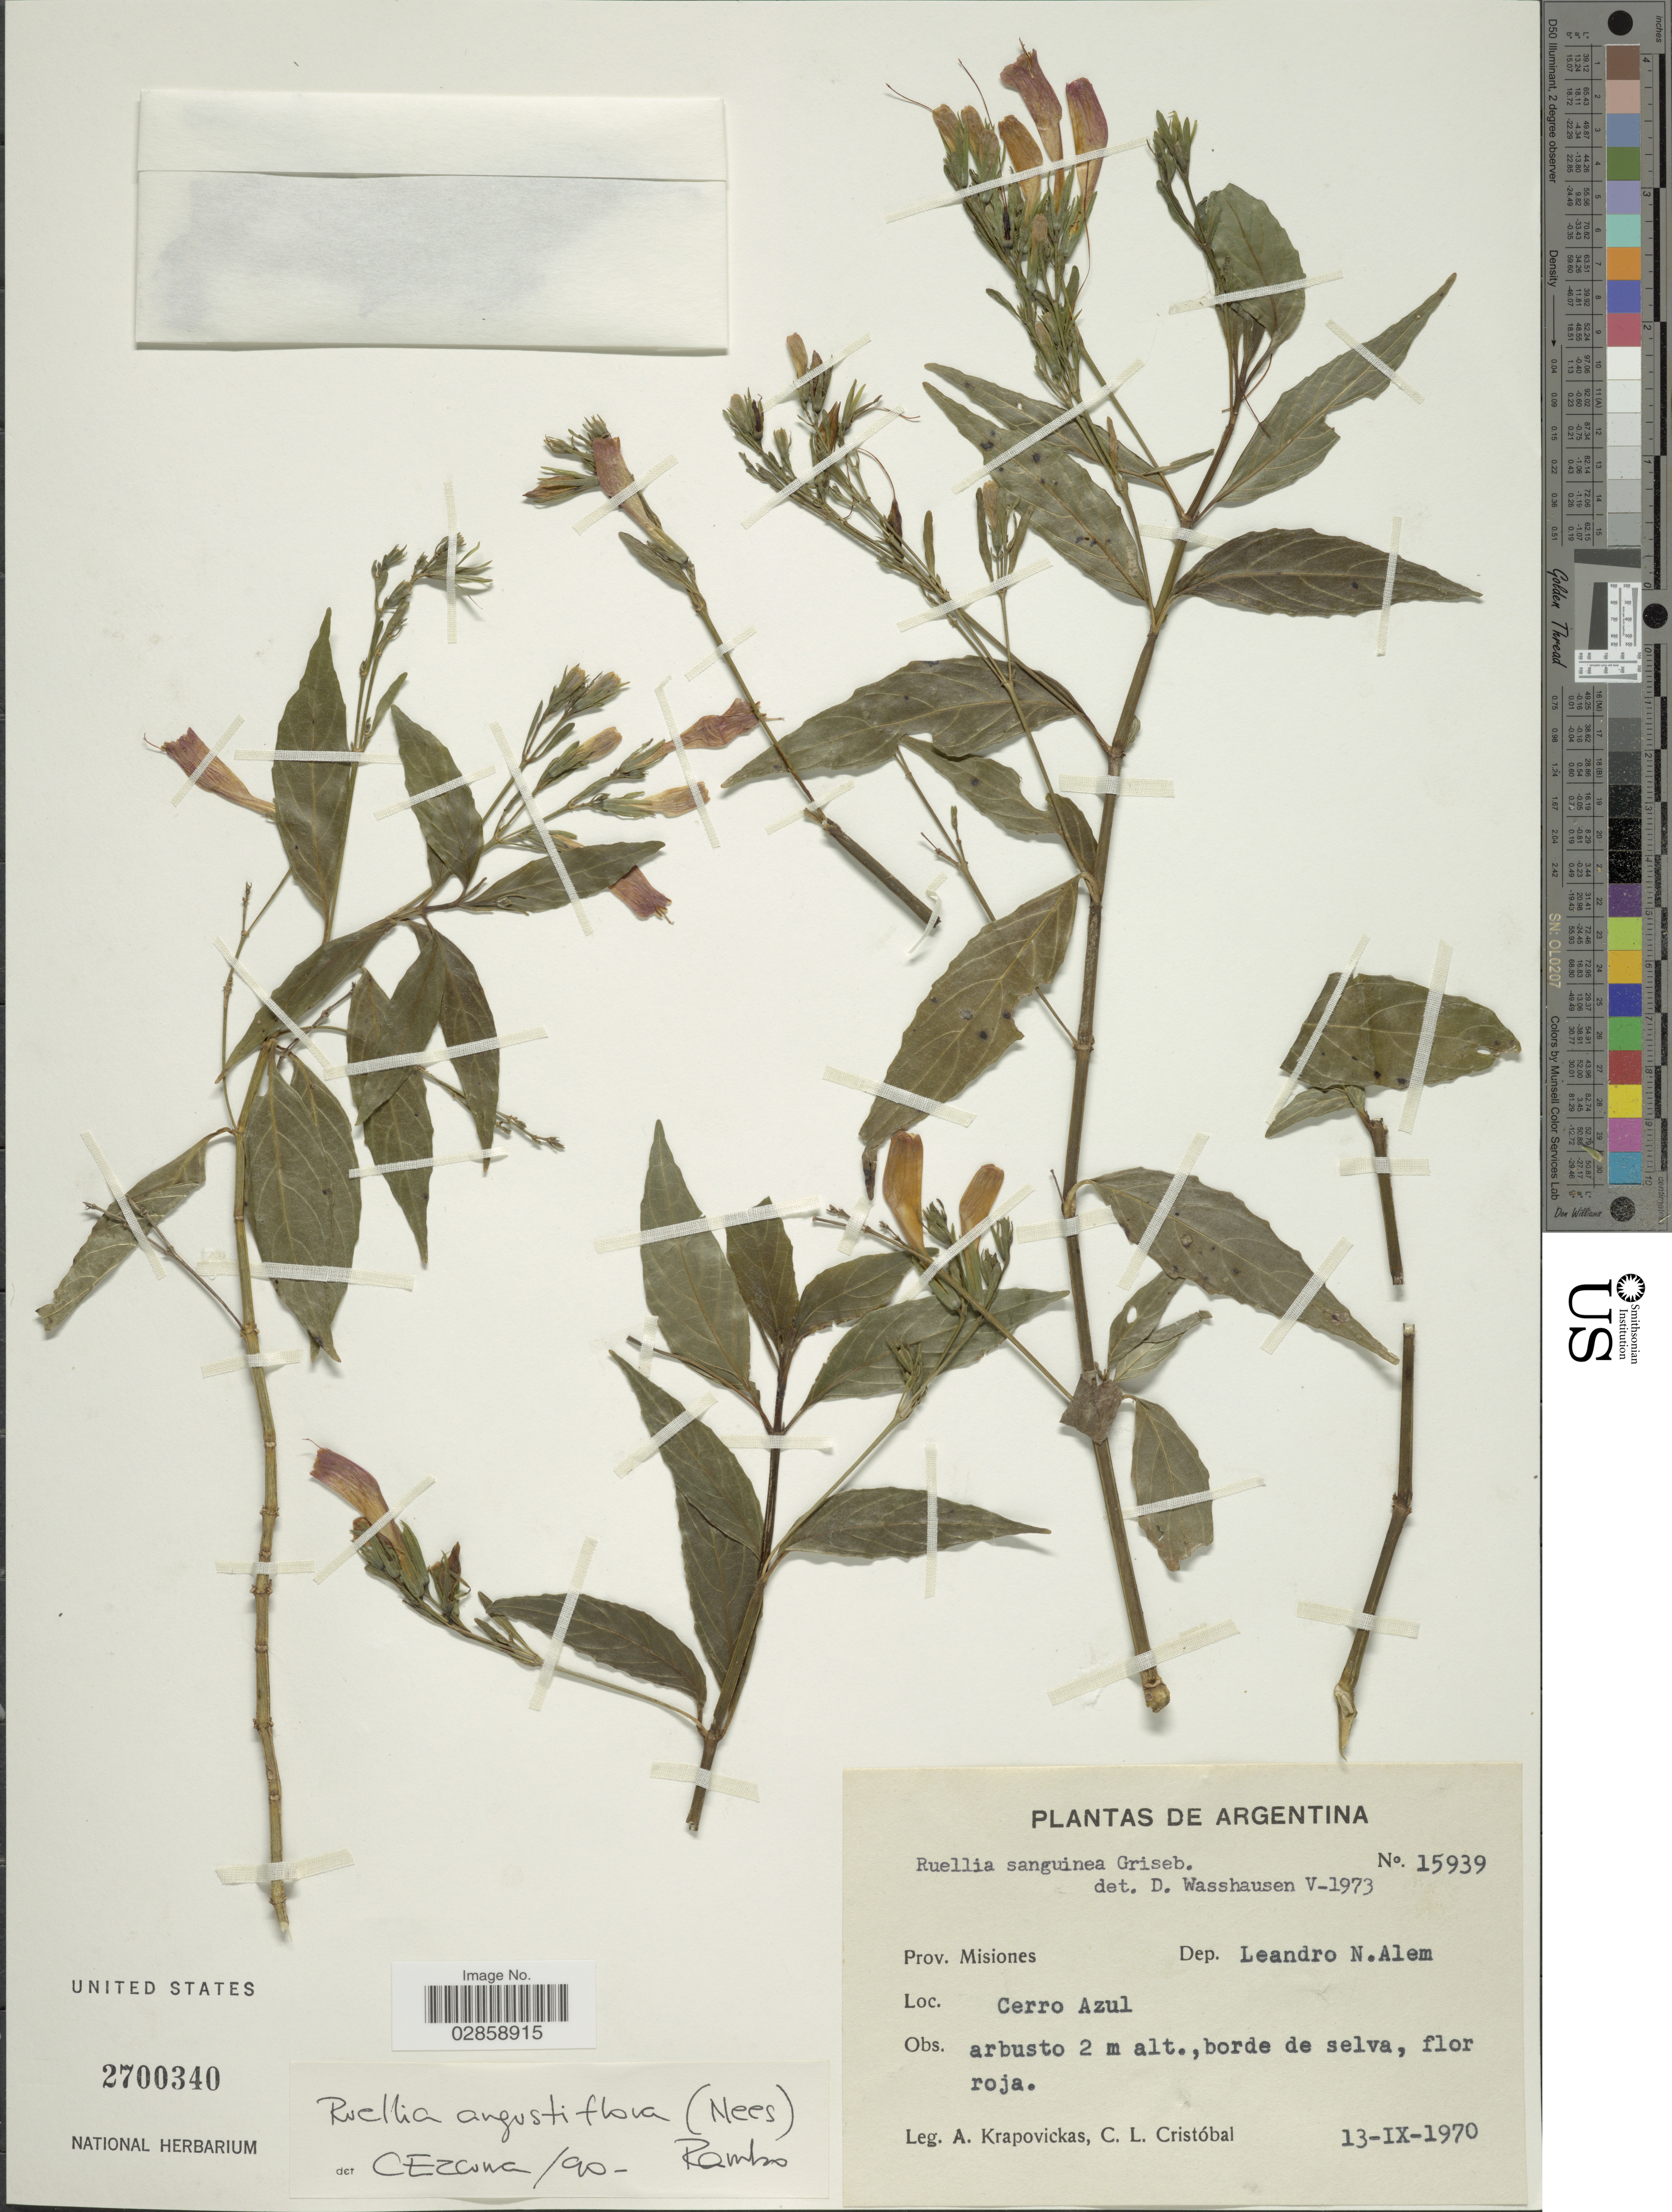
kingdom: Plantae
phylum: Tracheophyta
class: Magnoliopsida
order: Lamiales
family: Acanthaceae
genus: Ruellia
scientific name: Ruellia angustiflora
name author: (Nees) Lindau ex Rambo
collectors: A. Krapovickas & C. L. Cristóbal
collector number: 15939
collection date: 1970-09-13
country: Argentina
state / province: Misiones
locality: Dep. Leandro N. Alem. Cerro Azul.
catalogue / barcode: US 2700340